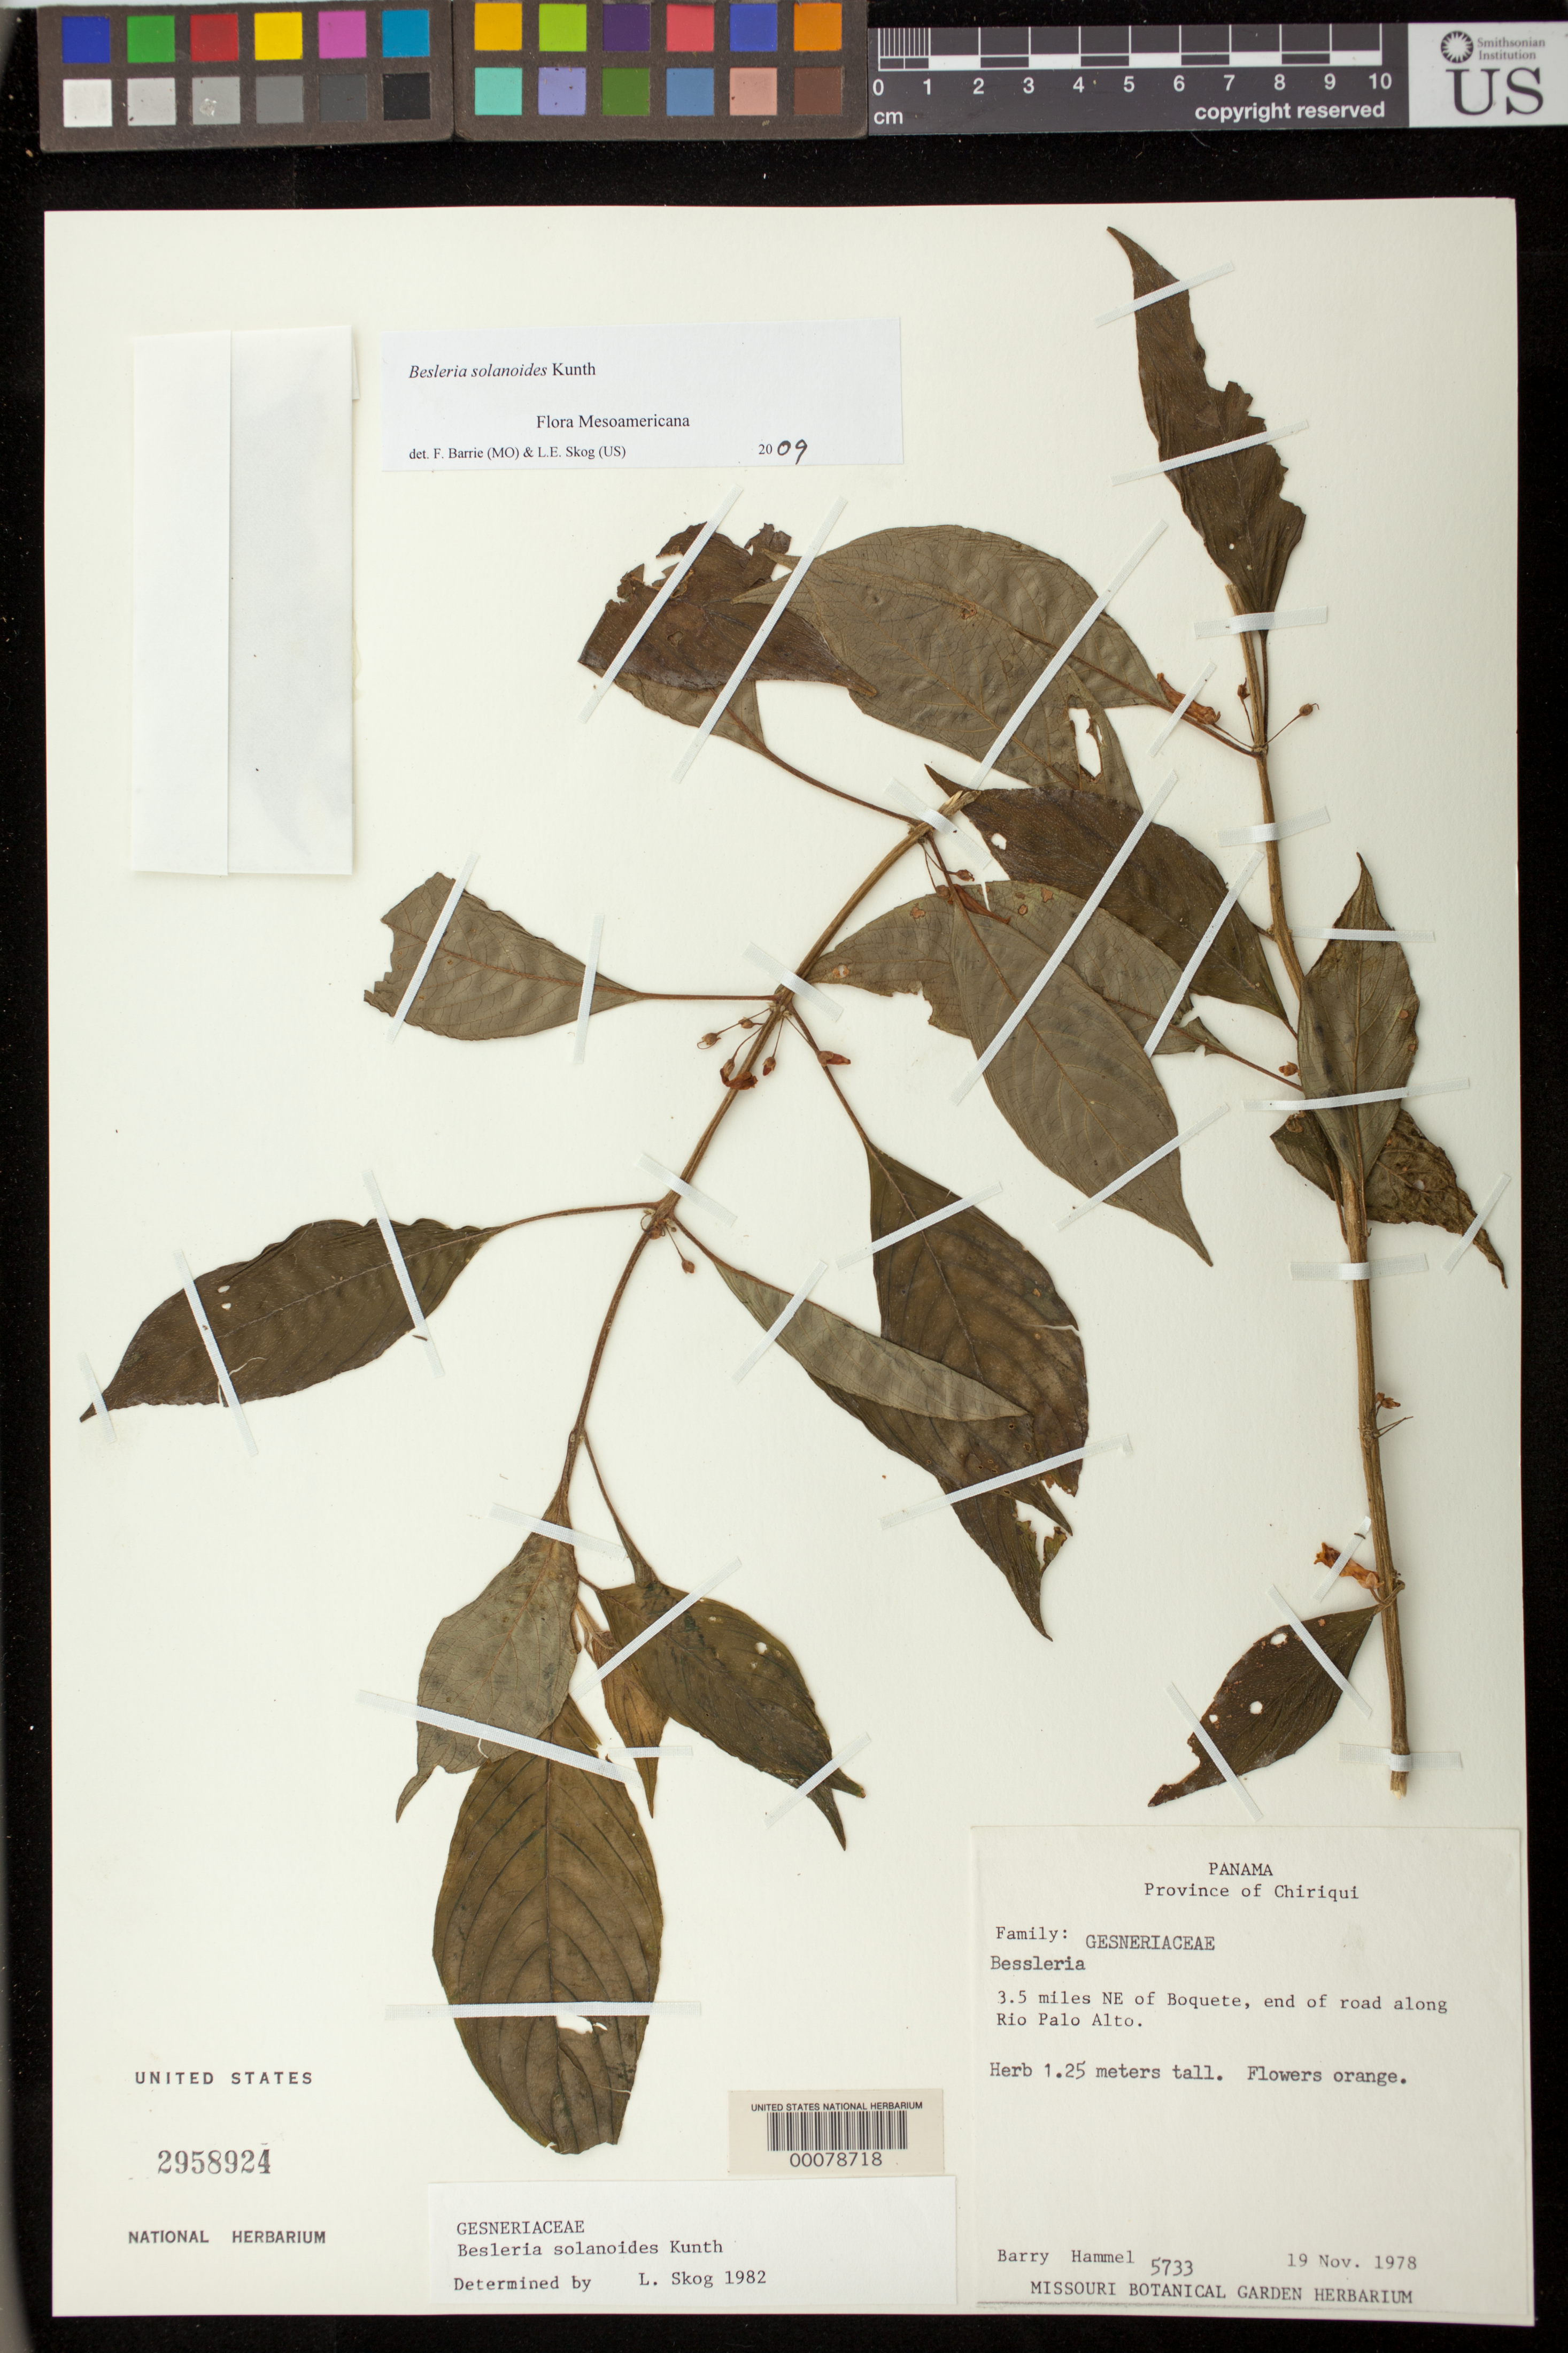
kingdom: Plantae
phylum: Tracheophyta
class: Magnoliopsida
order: Lamiales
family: Gesneriaceae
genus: Besleria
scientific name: Besleria solanoides var. solanoides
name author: Kunth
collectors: B. Hammel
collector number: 5733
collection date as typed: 19 Nov 1978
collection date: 1978-11-19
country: Panama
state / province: Chiriquí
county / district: Boquete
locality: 3.5 mi NE of Boquete, end of road along Rio Palo Alto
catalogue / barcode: US 2958924